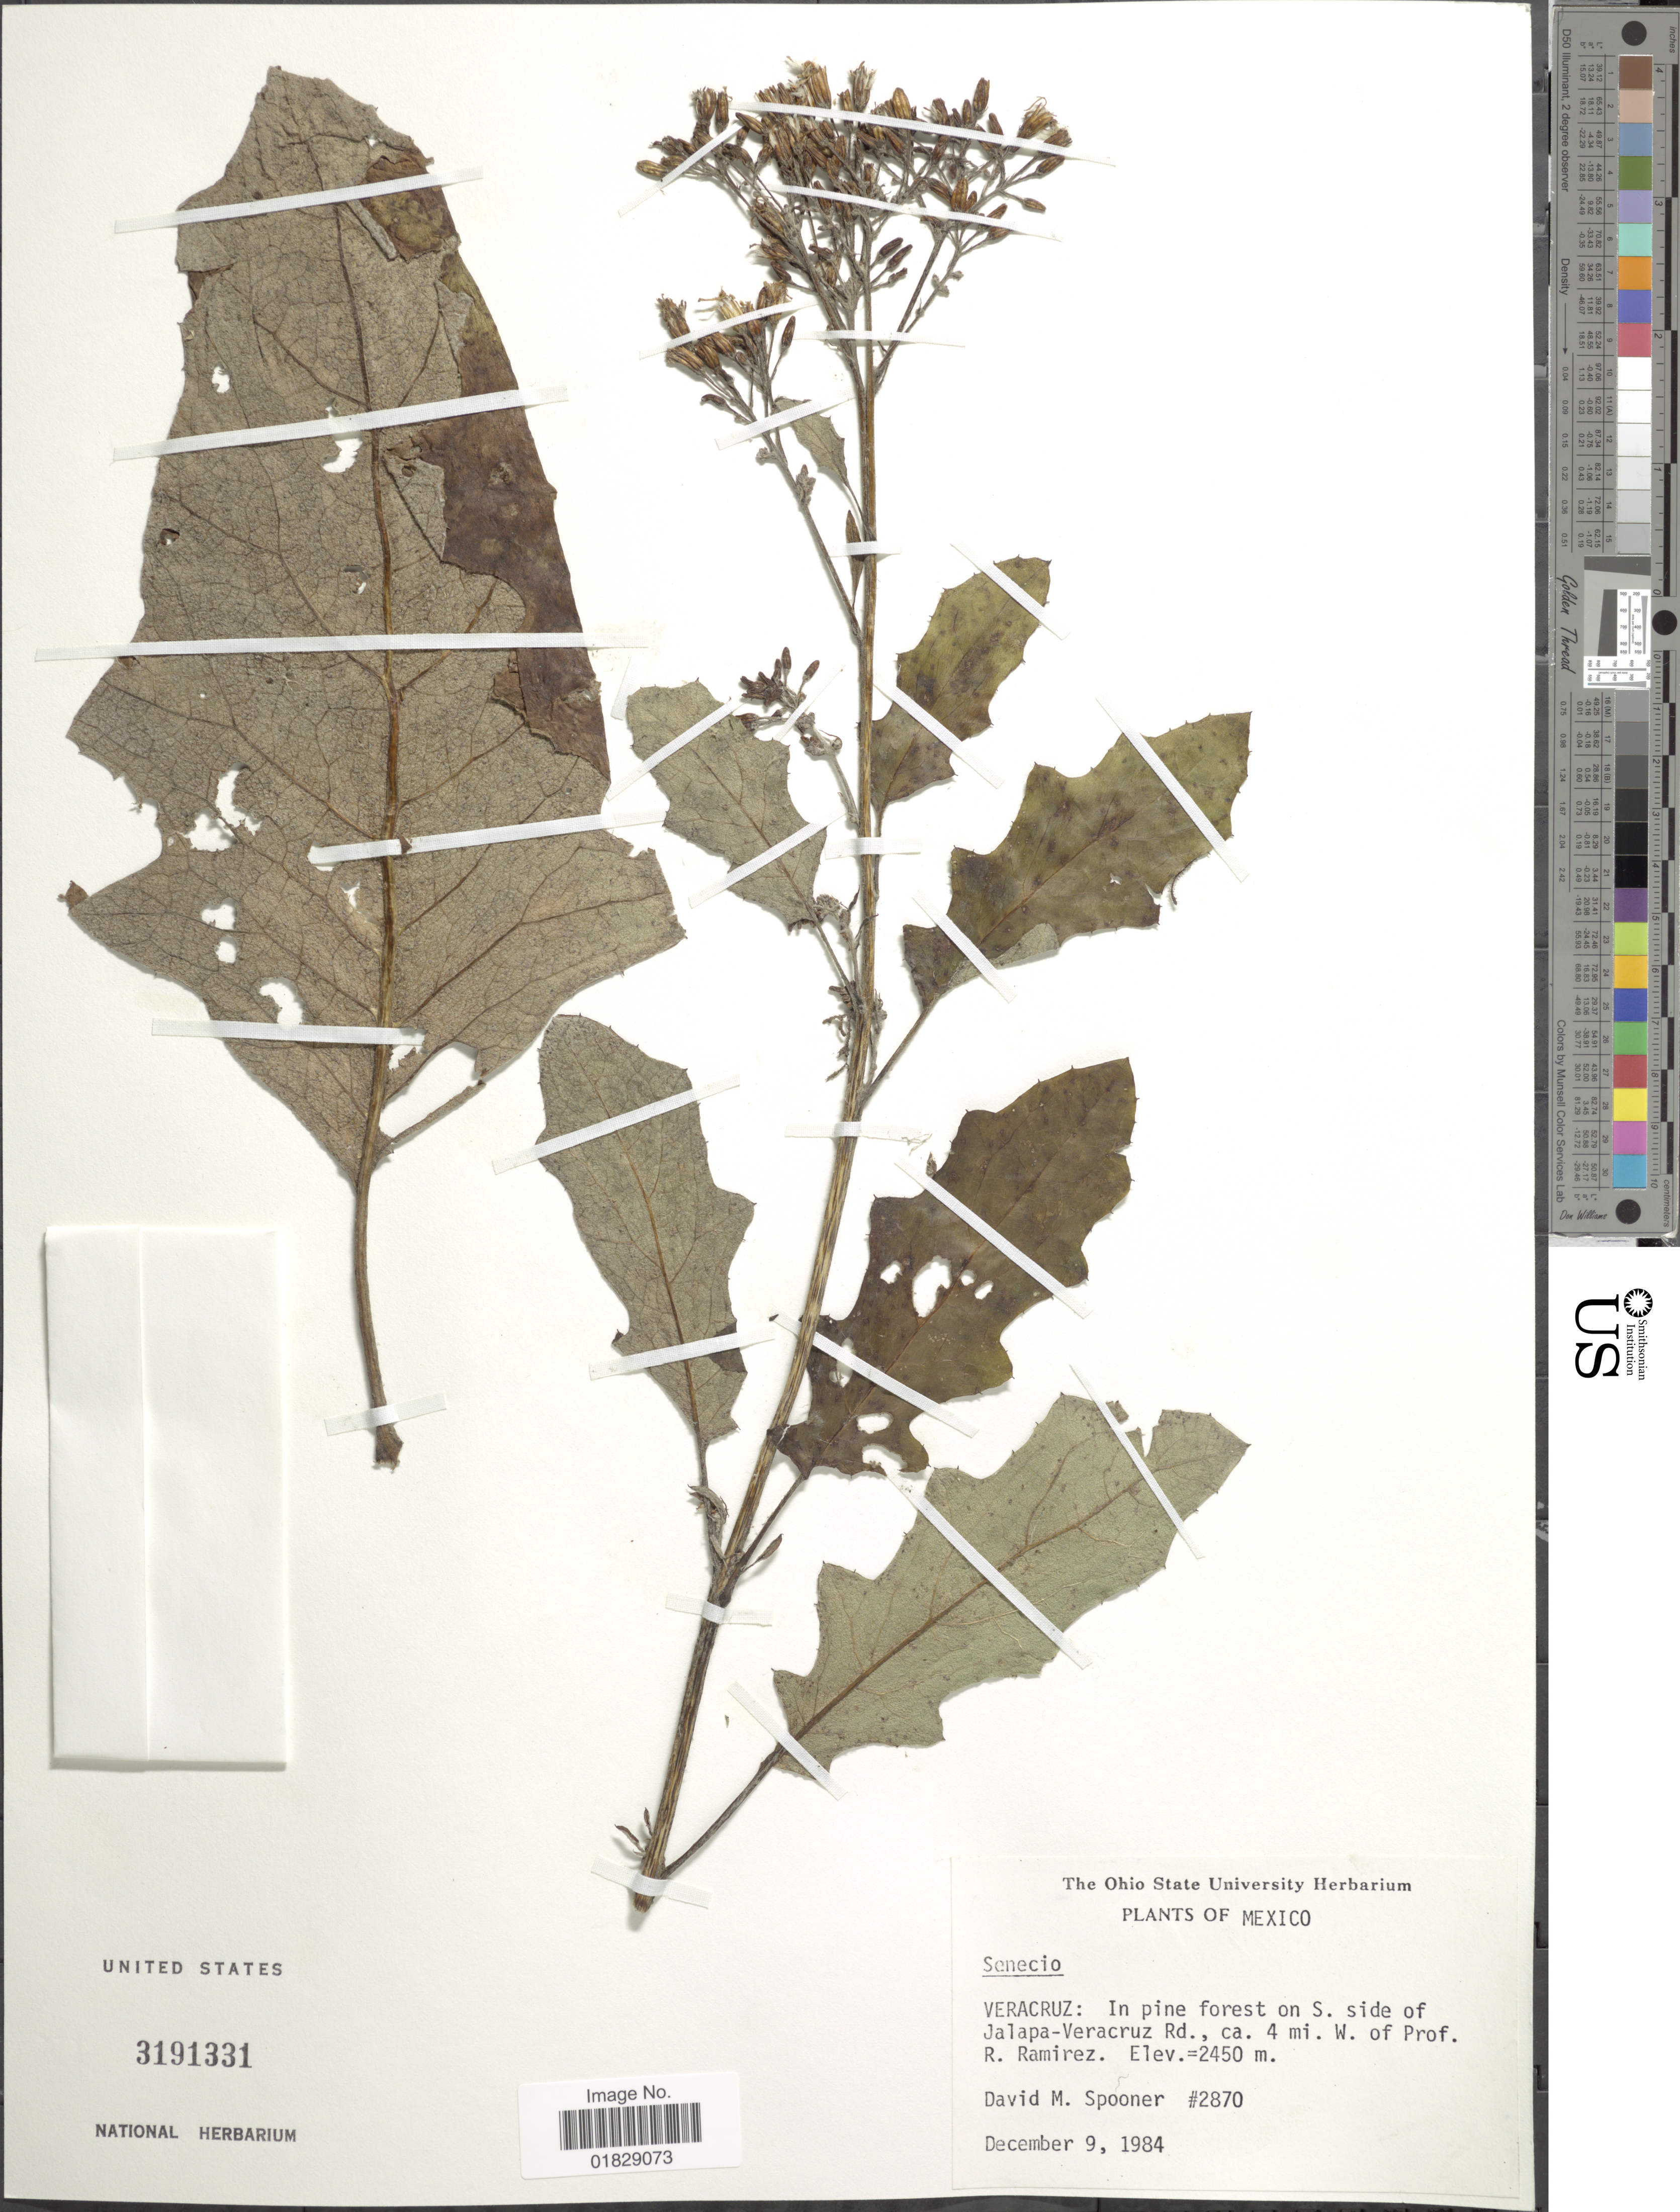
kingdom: Plantae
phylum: Tracheophyta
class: Magnoliopsida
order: Asterales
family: Asteraceae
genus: Roldana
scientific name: Roldana sinuata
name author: B.L. Turner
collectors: D. Spooner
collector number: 2870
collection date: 1984-12-09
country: Mexico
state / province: Veracruz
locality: Veracruz: In pine forest on S. side of Jalapa-Veracruz Rd., ca. 4 mi. W. of Prof. R. Ramirez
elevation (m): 2450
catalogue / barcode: US 3191331